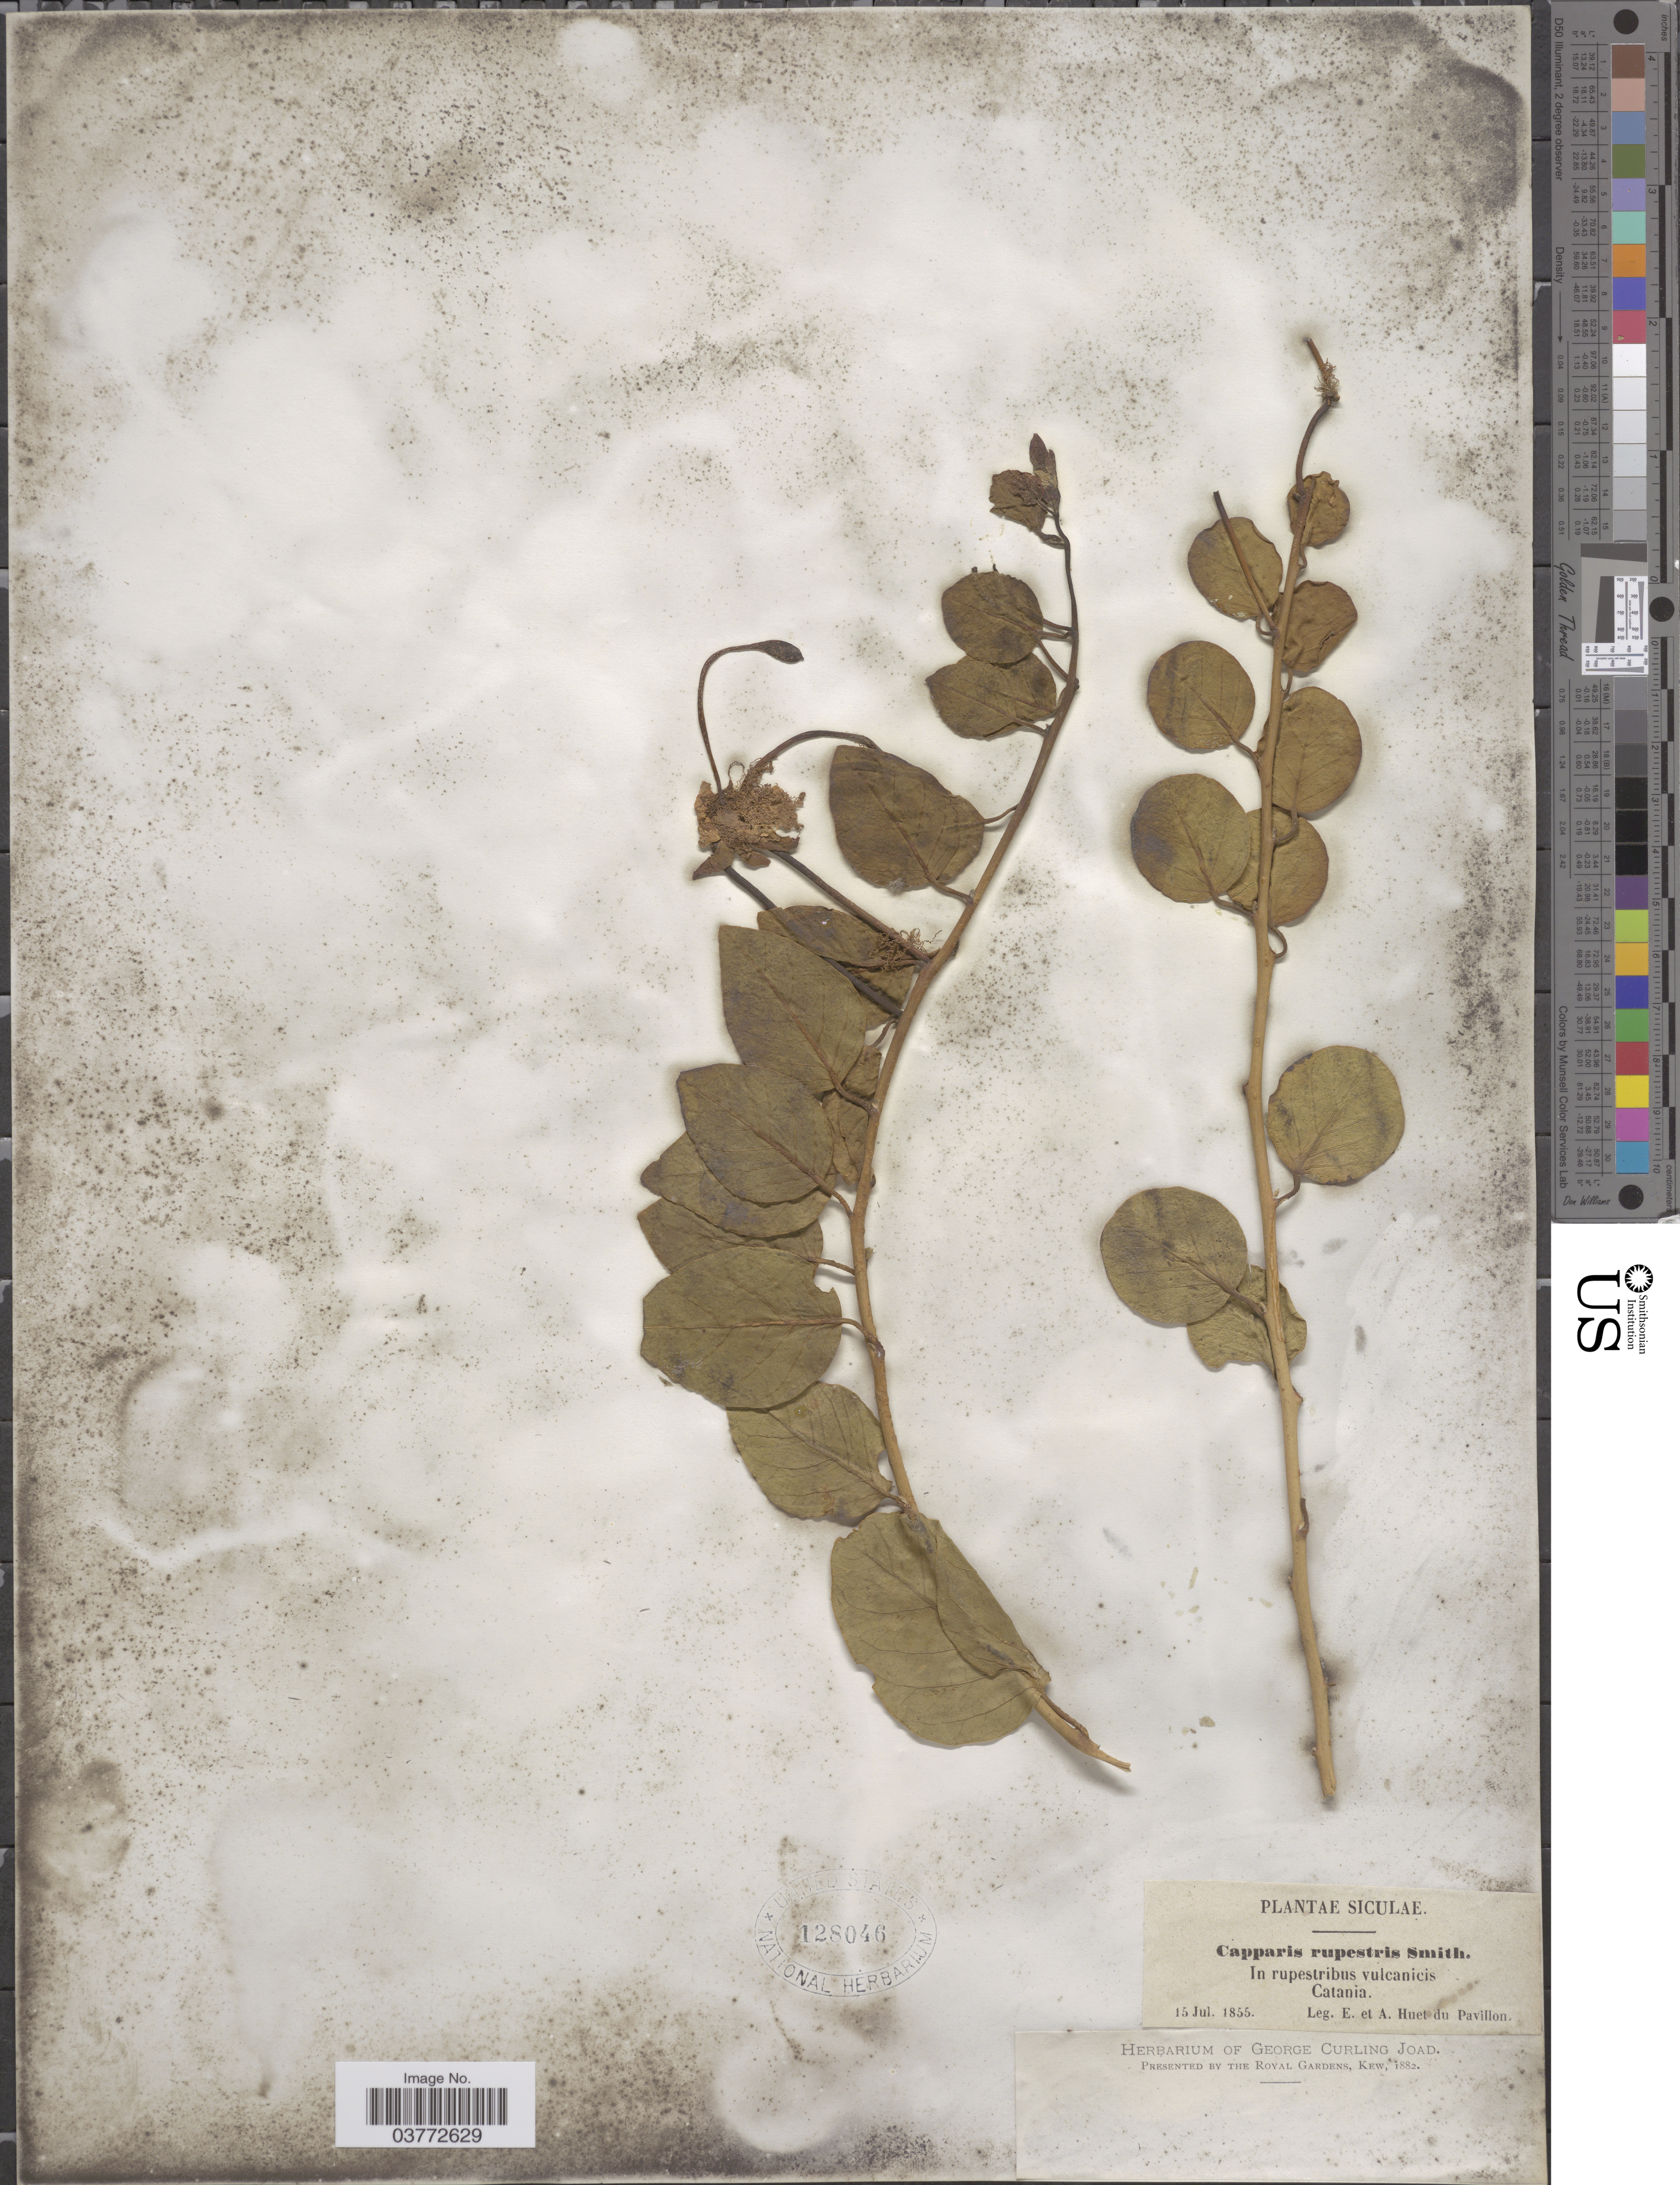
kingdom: Plantae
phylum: Tracheophyta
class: Magnoliopsida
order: Brassicales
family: Capparaceae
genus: Capparis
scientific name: Capparis orientalis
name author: Veill.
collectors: E. Huet du Pavillon & A. Huet du Pavillon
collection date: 1855-07-15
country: Italy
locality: Siculae. In rupestribus vulcanicis. Catania.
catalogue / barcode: US 128046